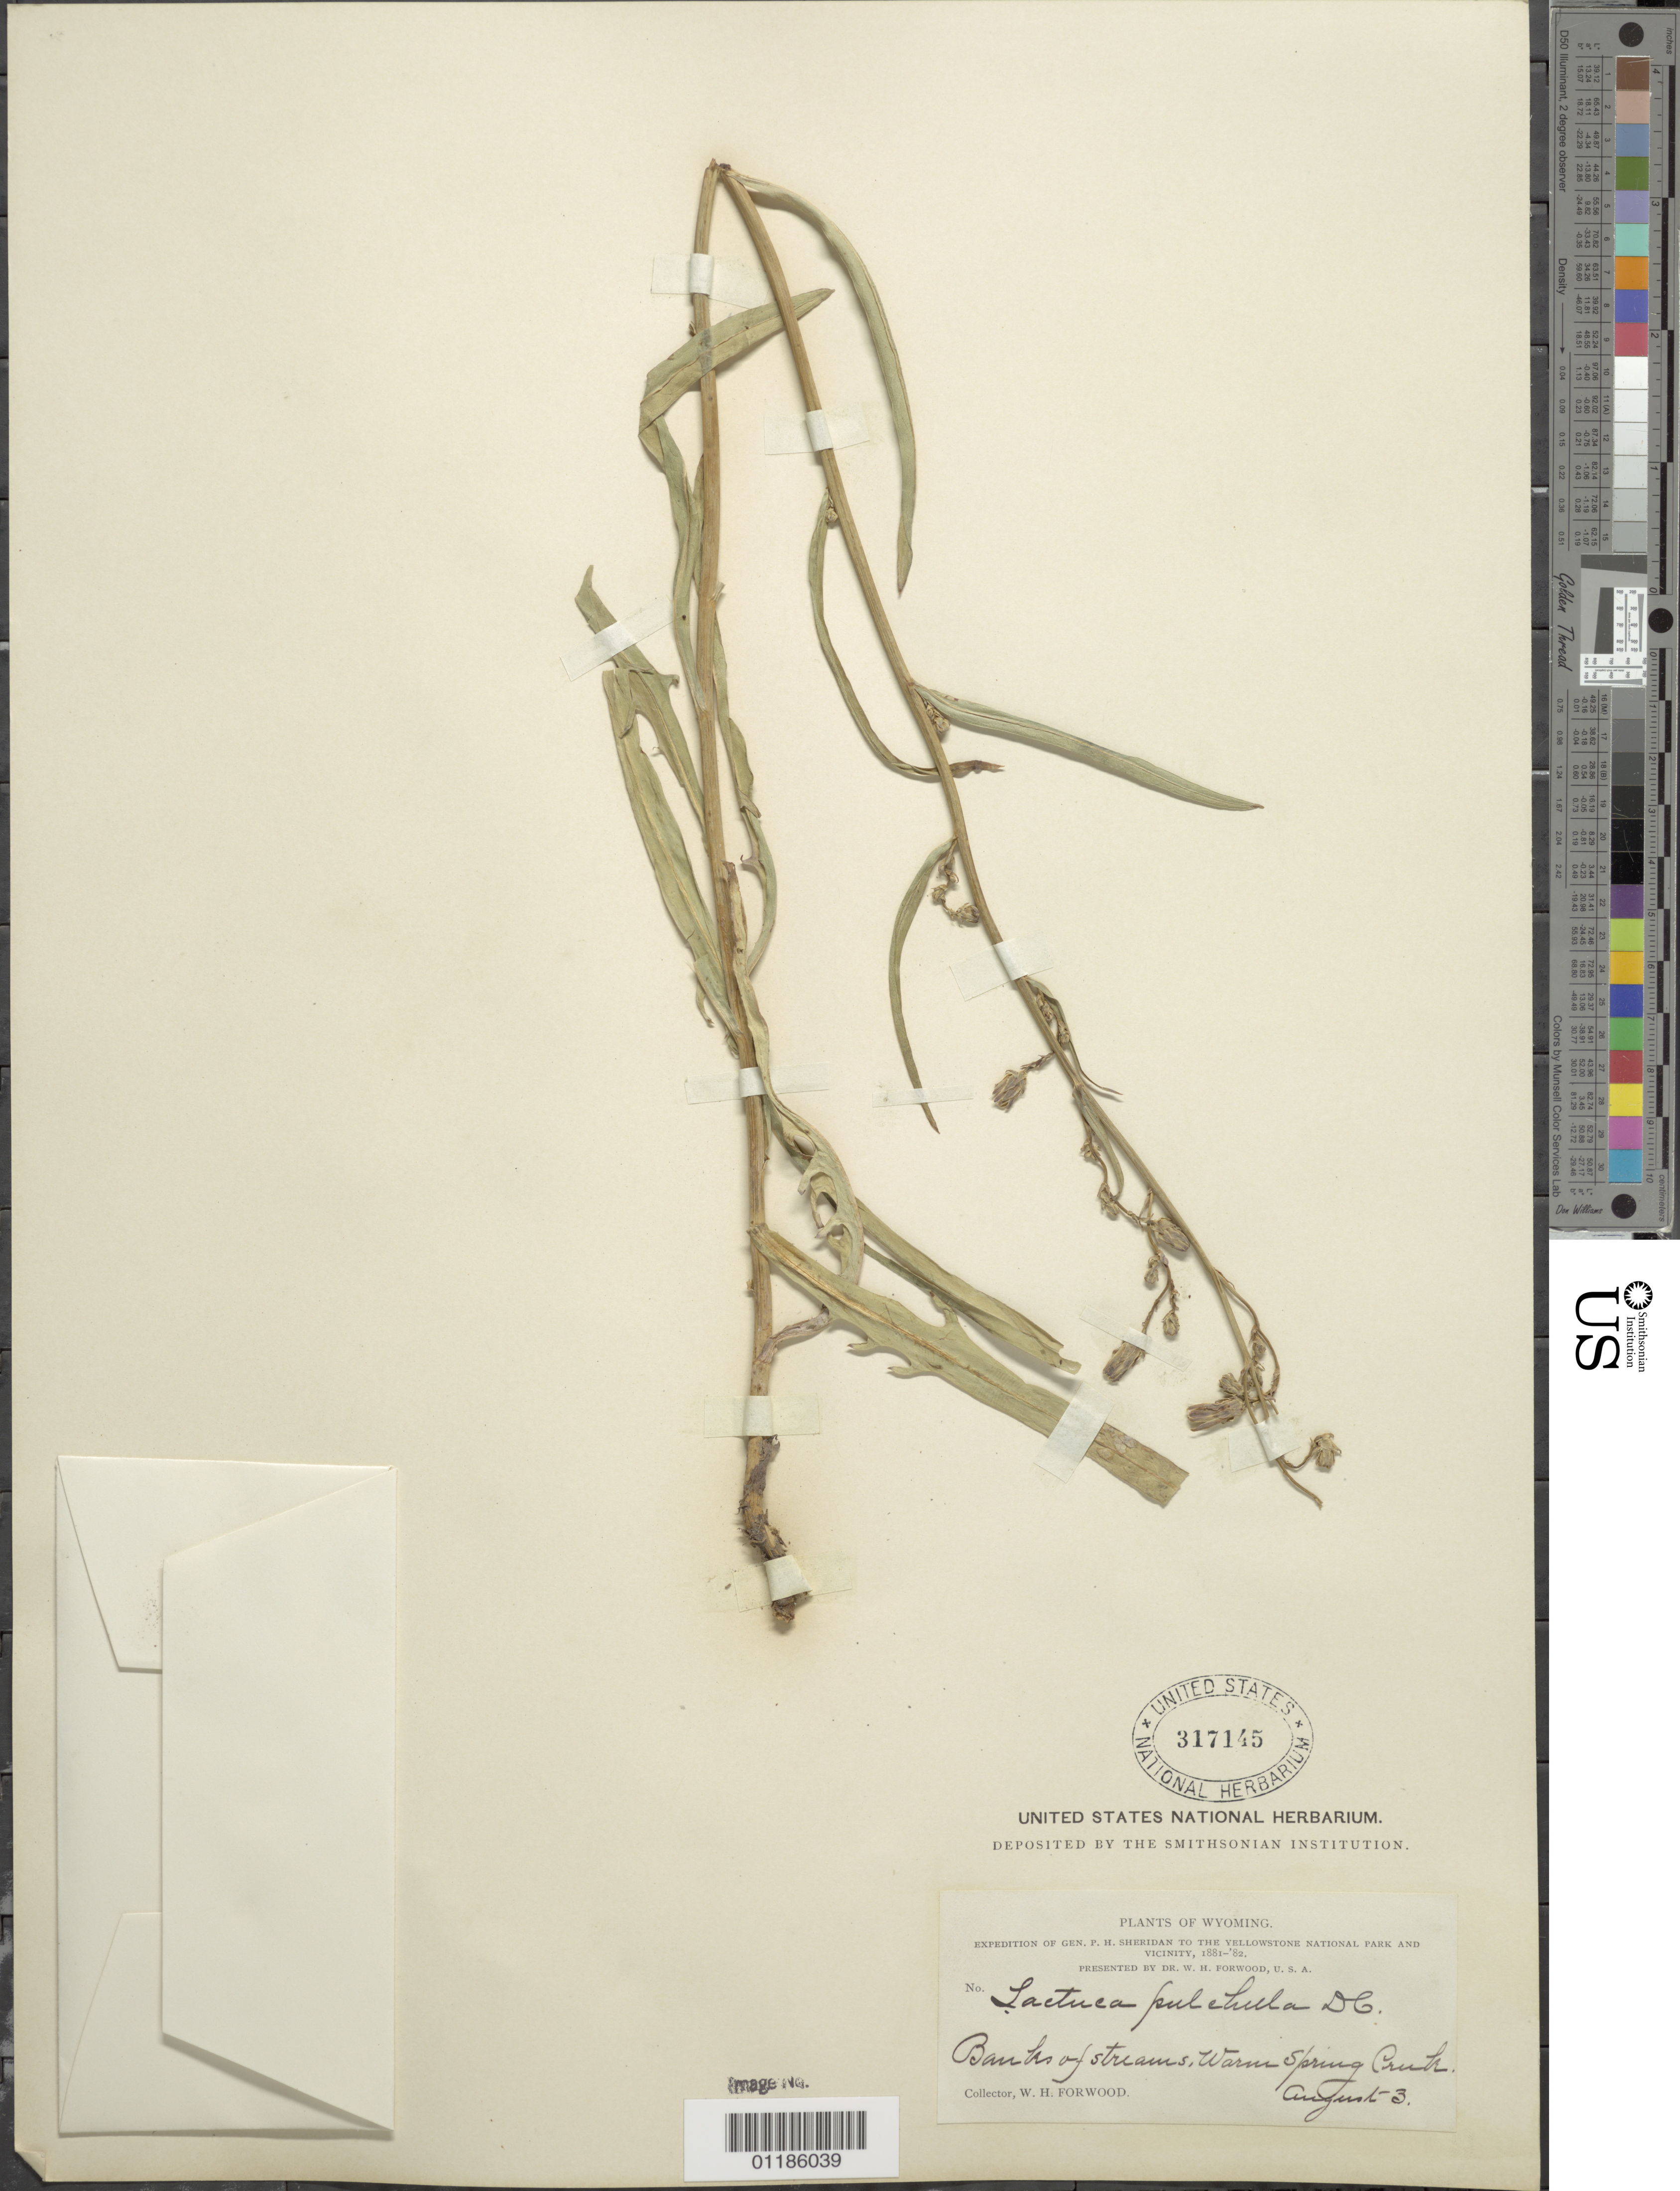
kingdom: Plantae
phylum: Tracheophyta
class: Magnoliopsida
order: Asterales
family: Asteraceae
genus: Lactuca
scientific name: Lactuca tatarica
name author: (L.) C.A. Mey.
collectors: W. Forwood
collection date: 1881-08-03 or 1882-08-03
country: United States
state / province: Wyoming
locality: Warm Spring Creek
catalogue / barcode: US 317145